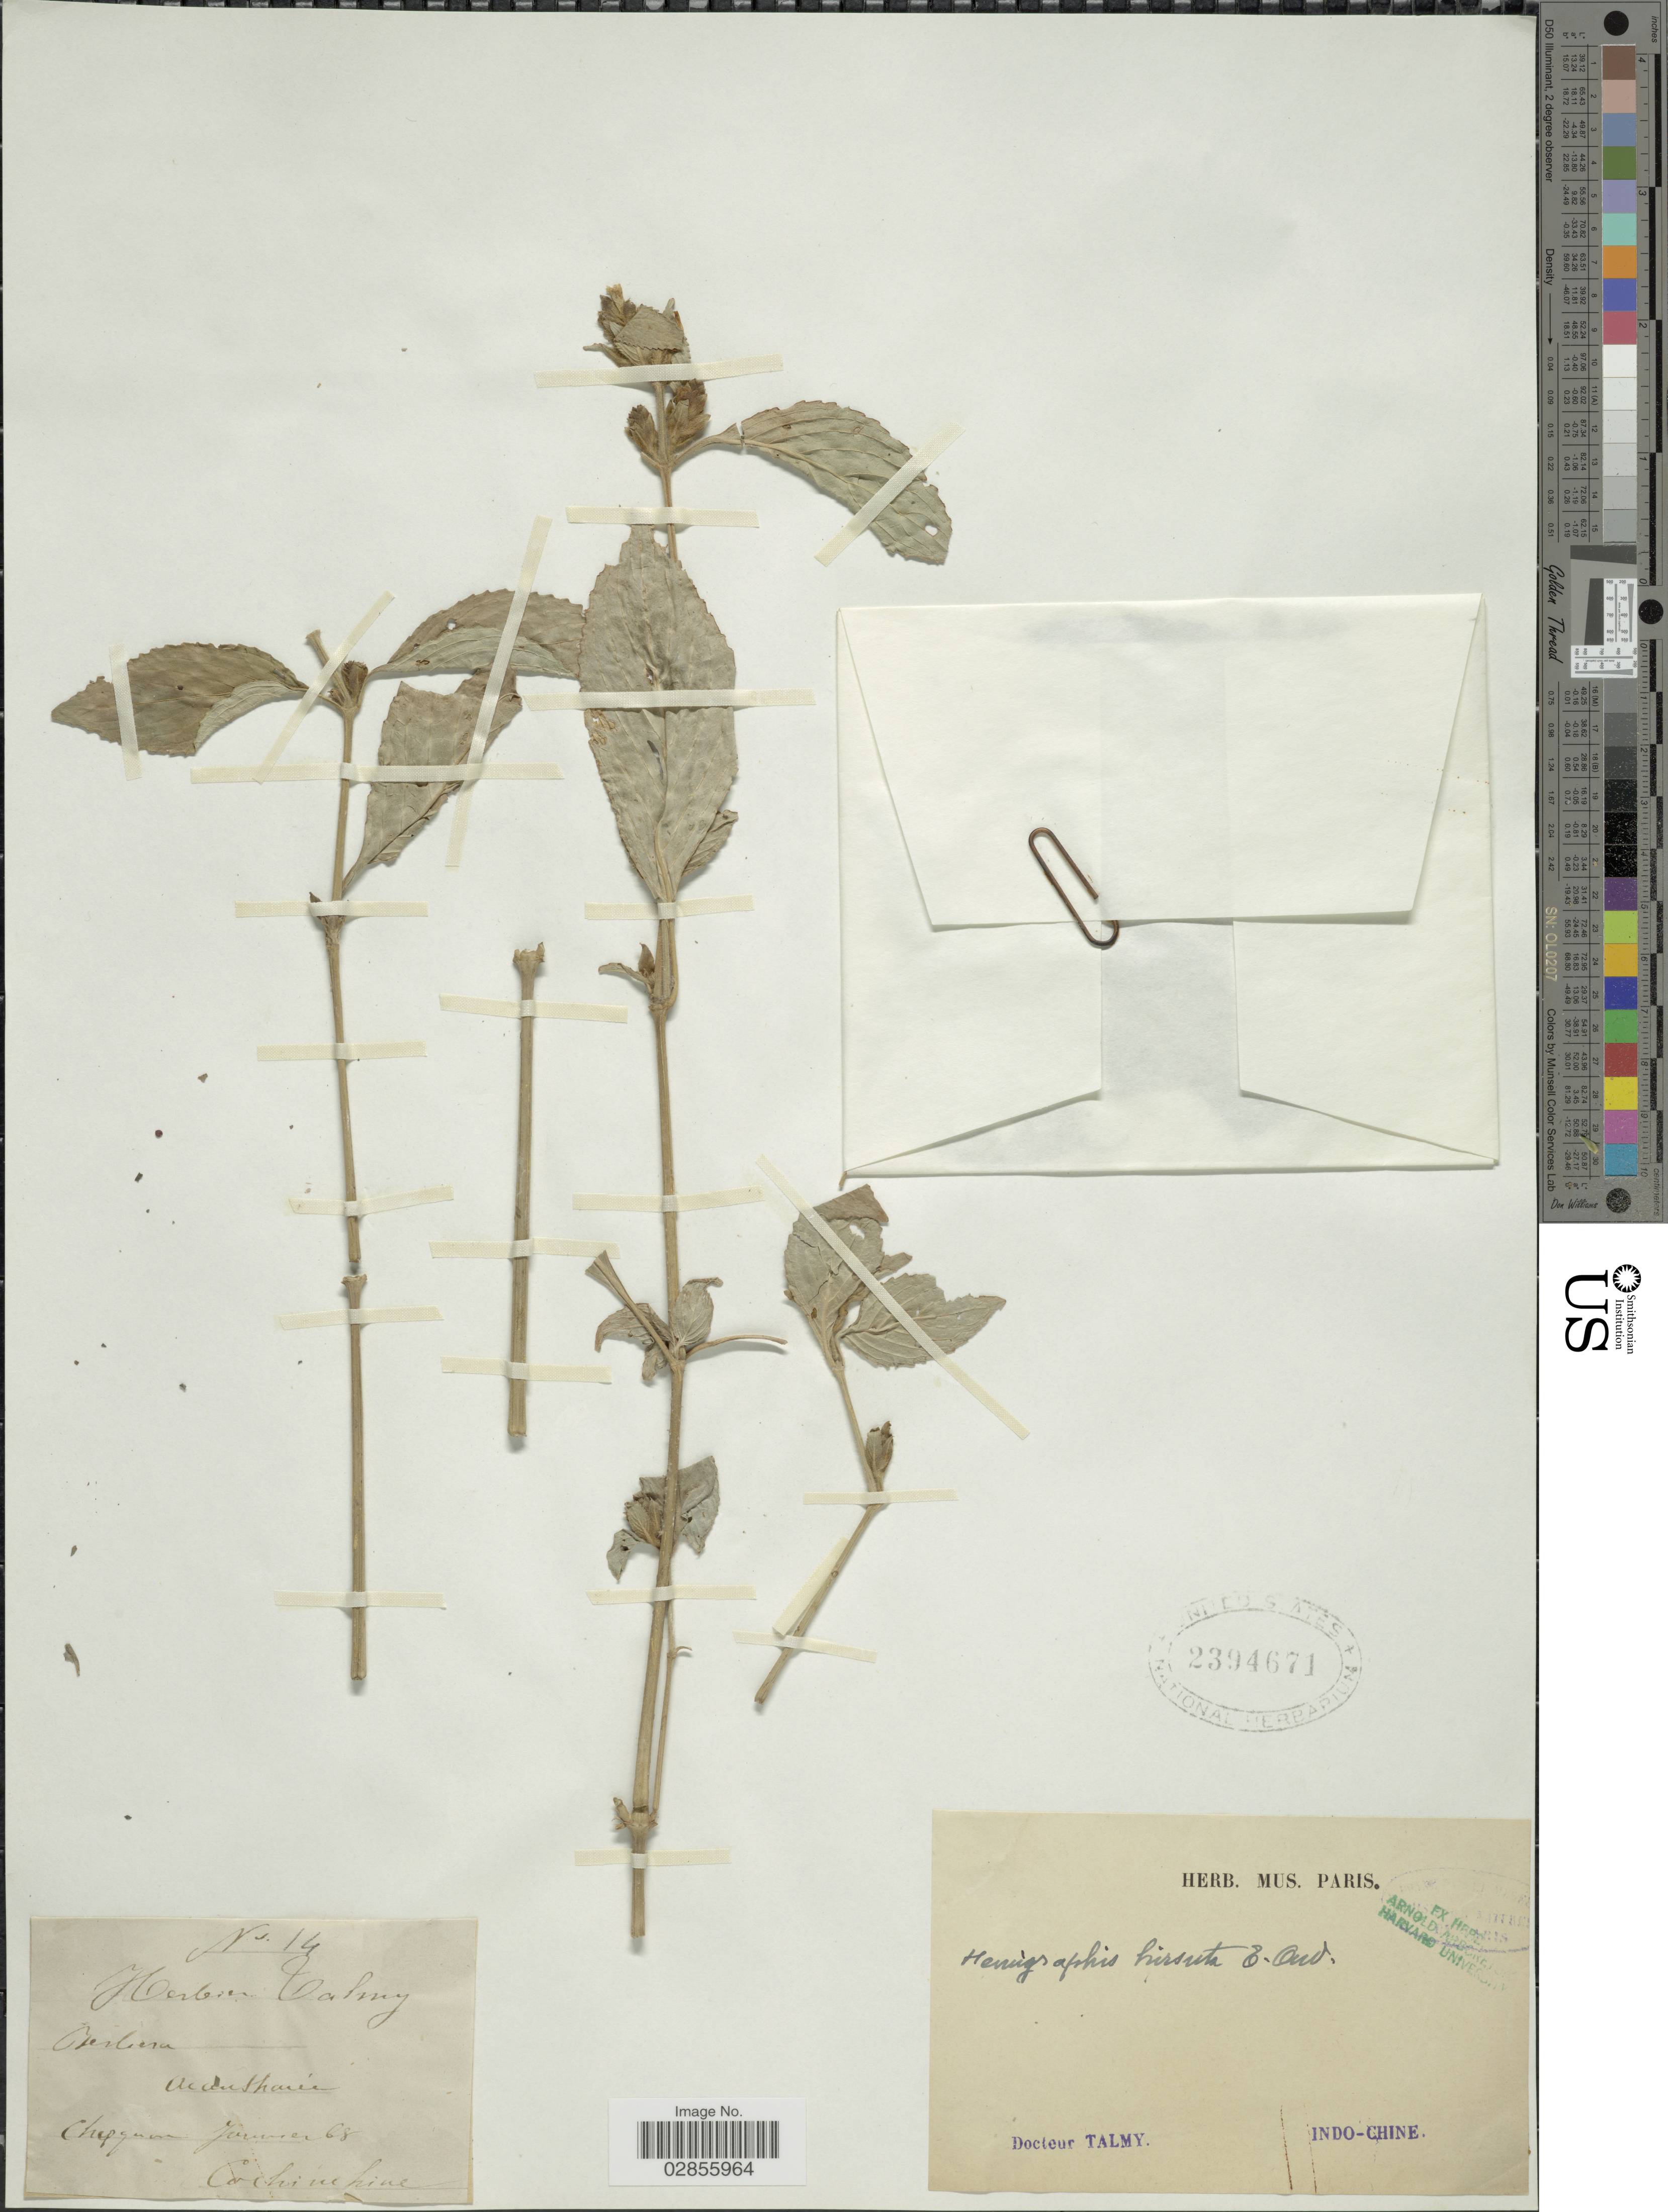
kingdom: Plantae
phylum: Tracheophyta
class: Magnoliopsida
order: Lamiales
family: Acanthaceae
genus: Hemigraphis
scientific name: Hemigraphis hirsuta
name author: T. Anderson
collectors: -. Talmy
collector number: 14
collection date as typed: Transcribed d/m/y: /1/68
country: Vietnam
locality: Cochinchine. Indo-Chine.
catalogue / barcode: US 2394671